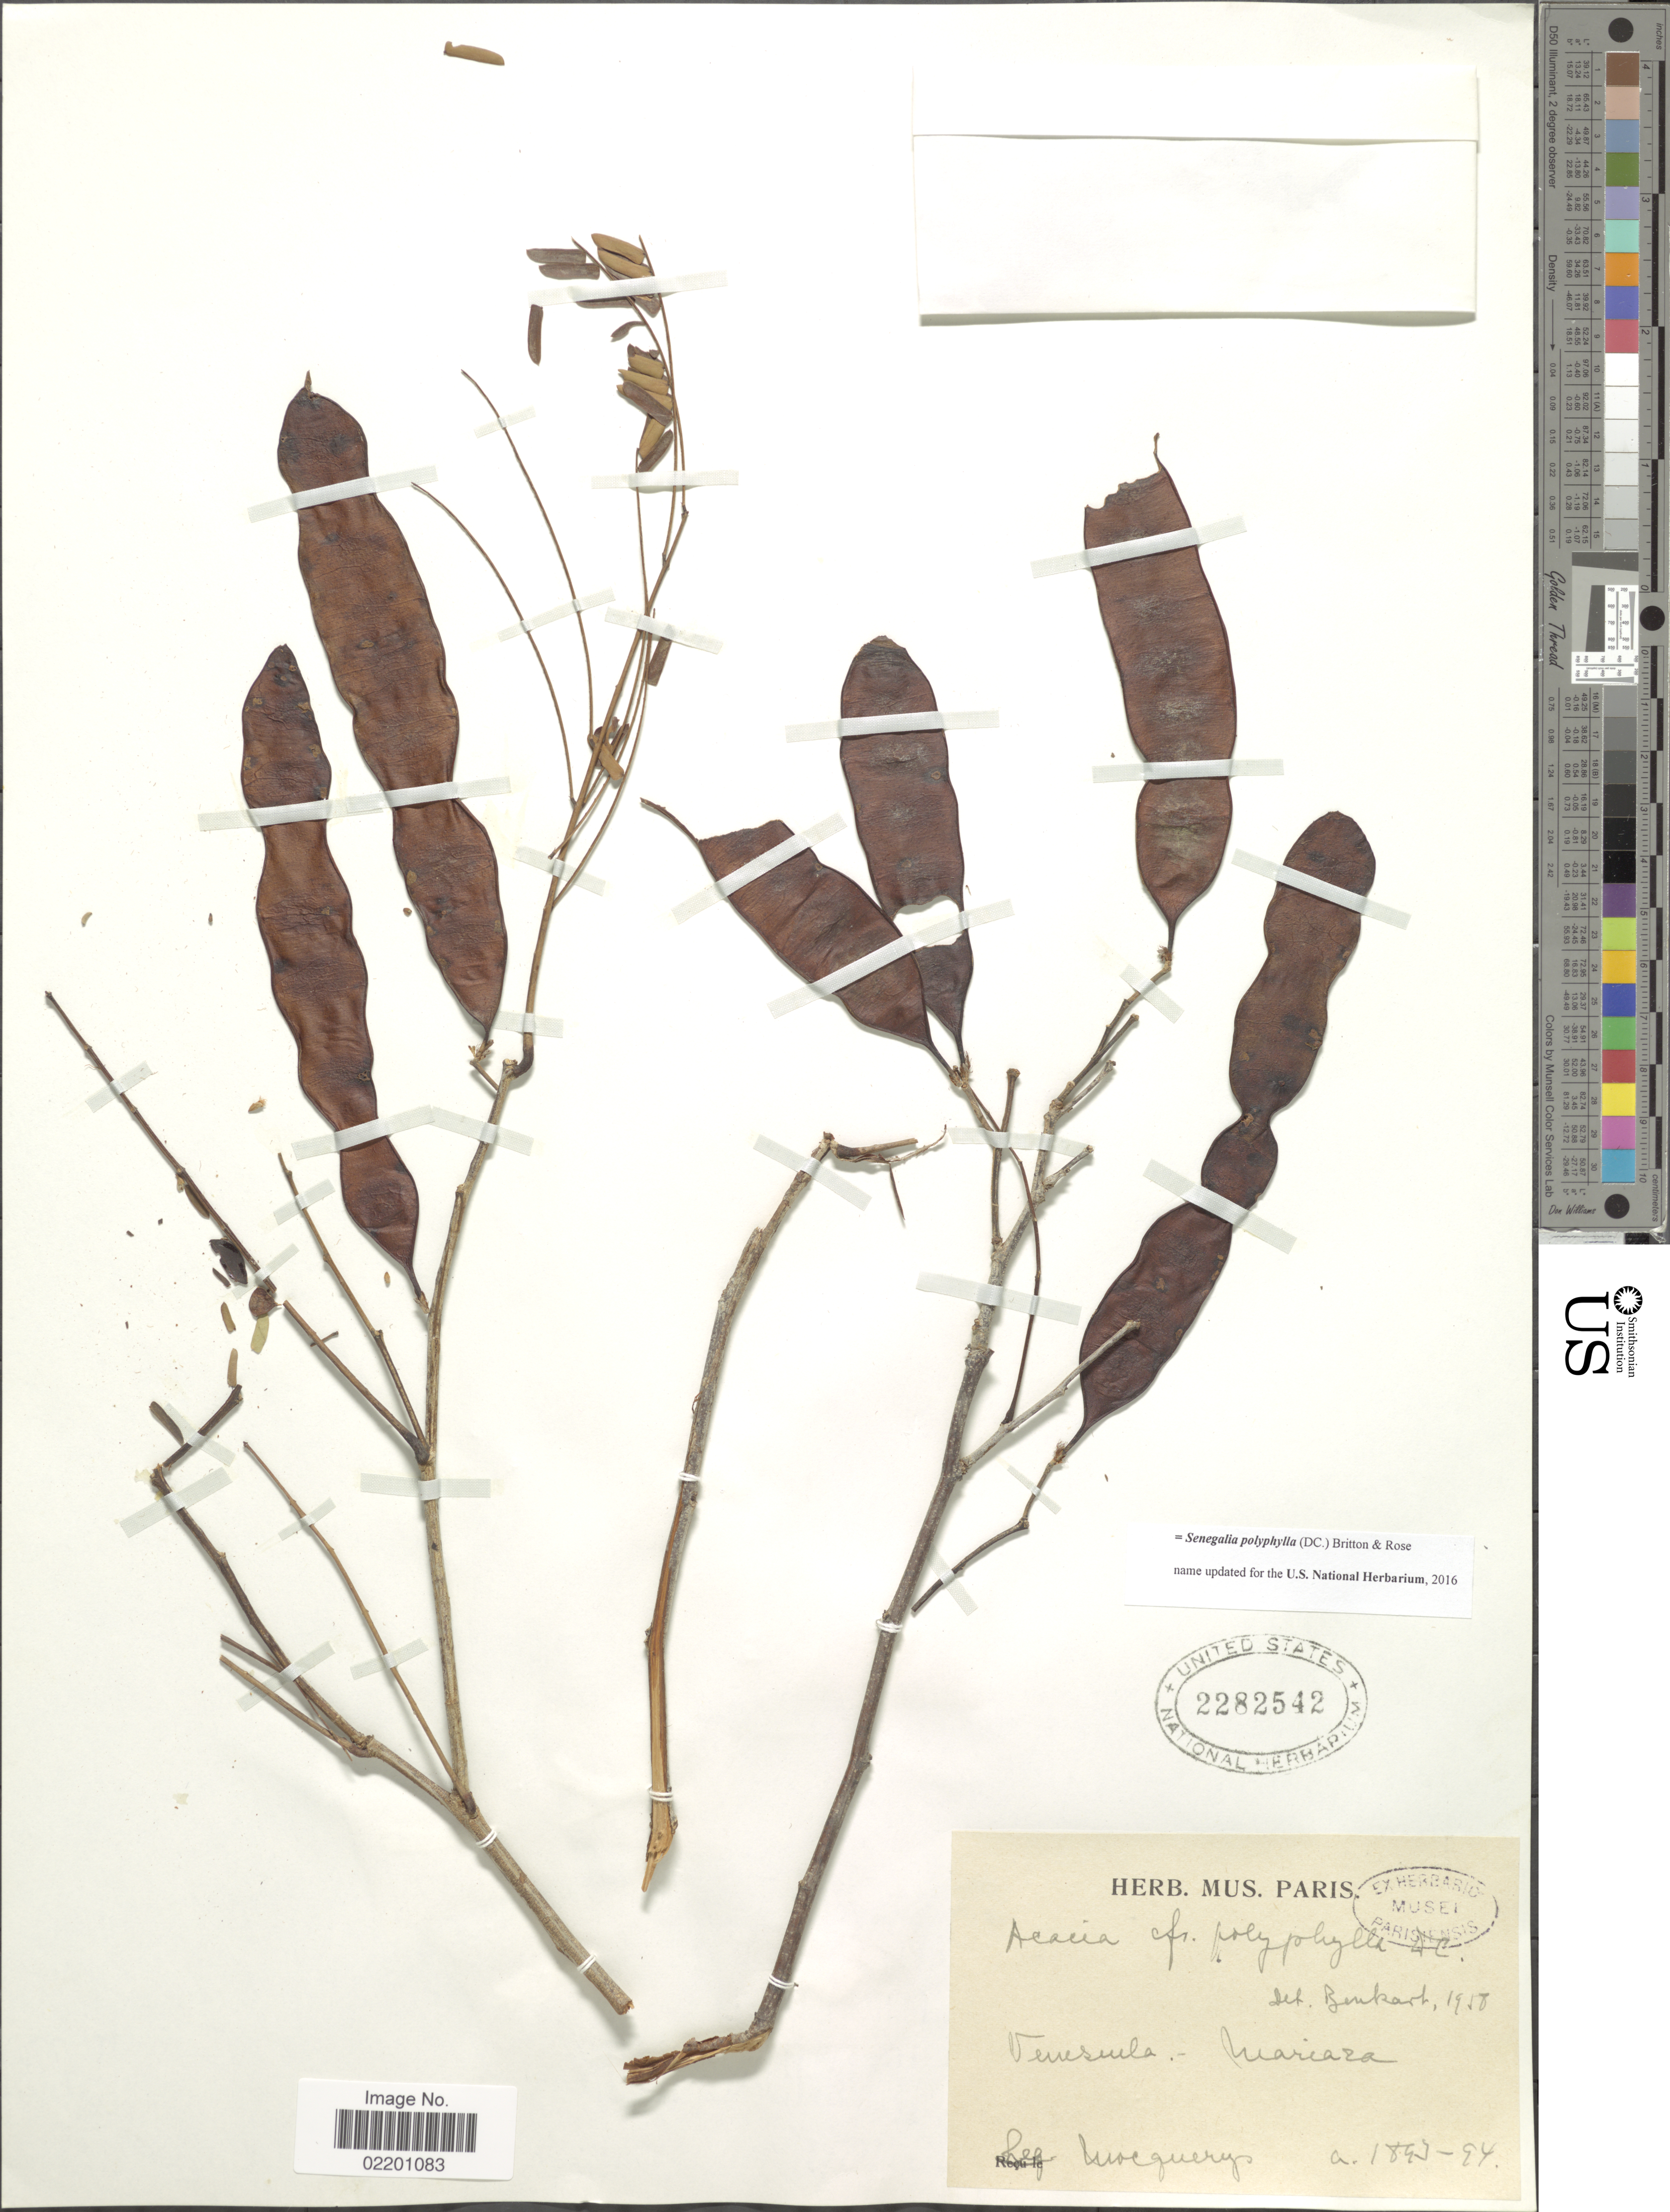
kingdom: Plantae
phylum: Tracheophyta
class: Magnoliopsida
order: Fabales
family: Fabaceae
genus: Senegalia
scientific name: Senegalia polyphylla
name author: (DC.) Britton & Rose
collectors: A. Mocquerys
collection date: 1893/1894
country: Venezuela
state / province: Carabobo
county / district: Diego Ibarra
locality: Mariara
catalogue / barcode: US 2282542